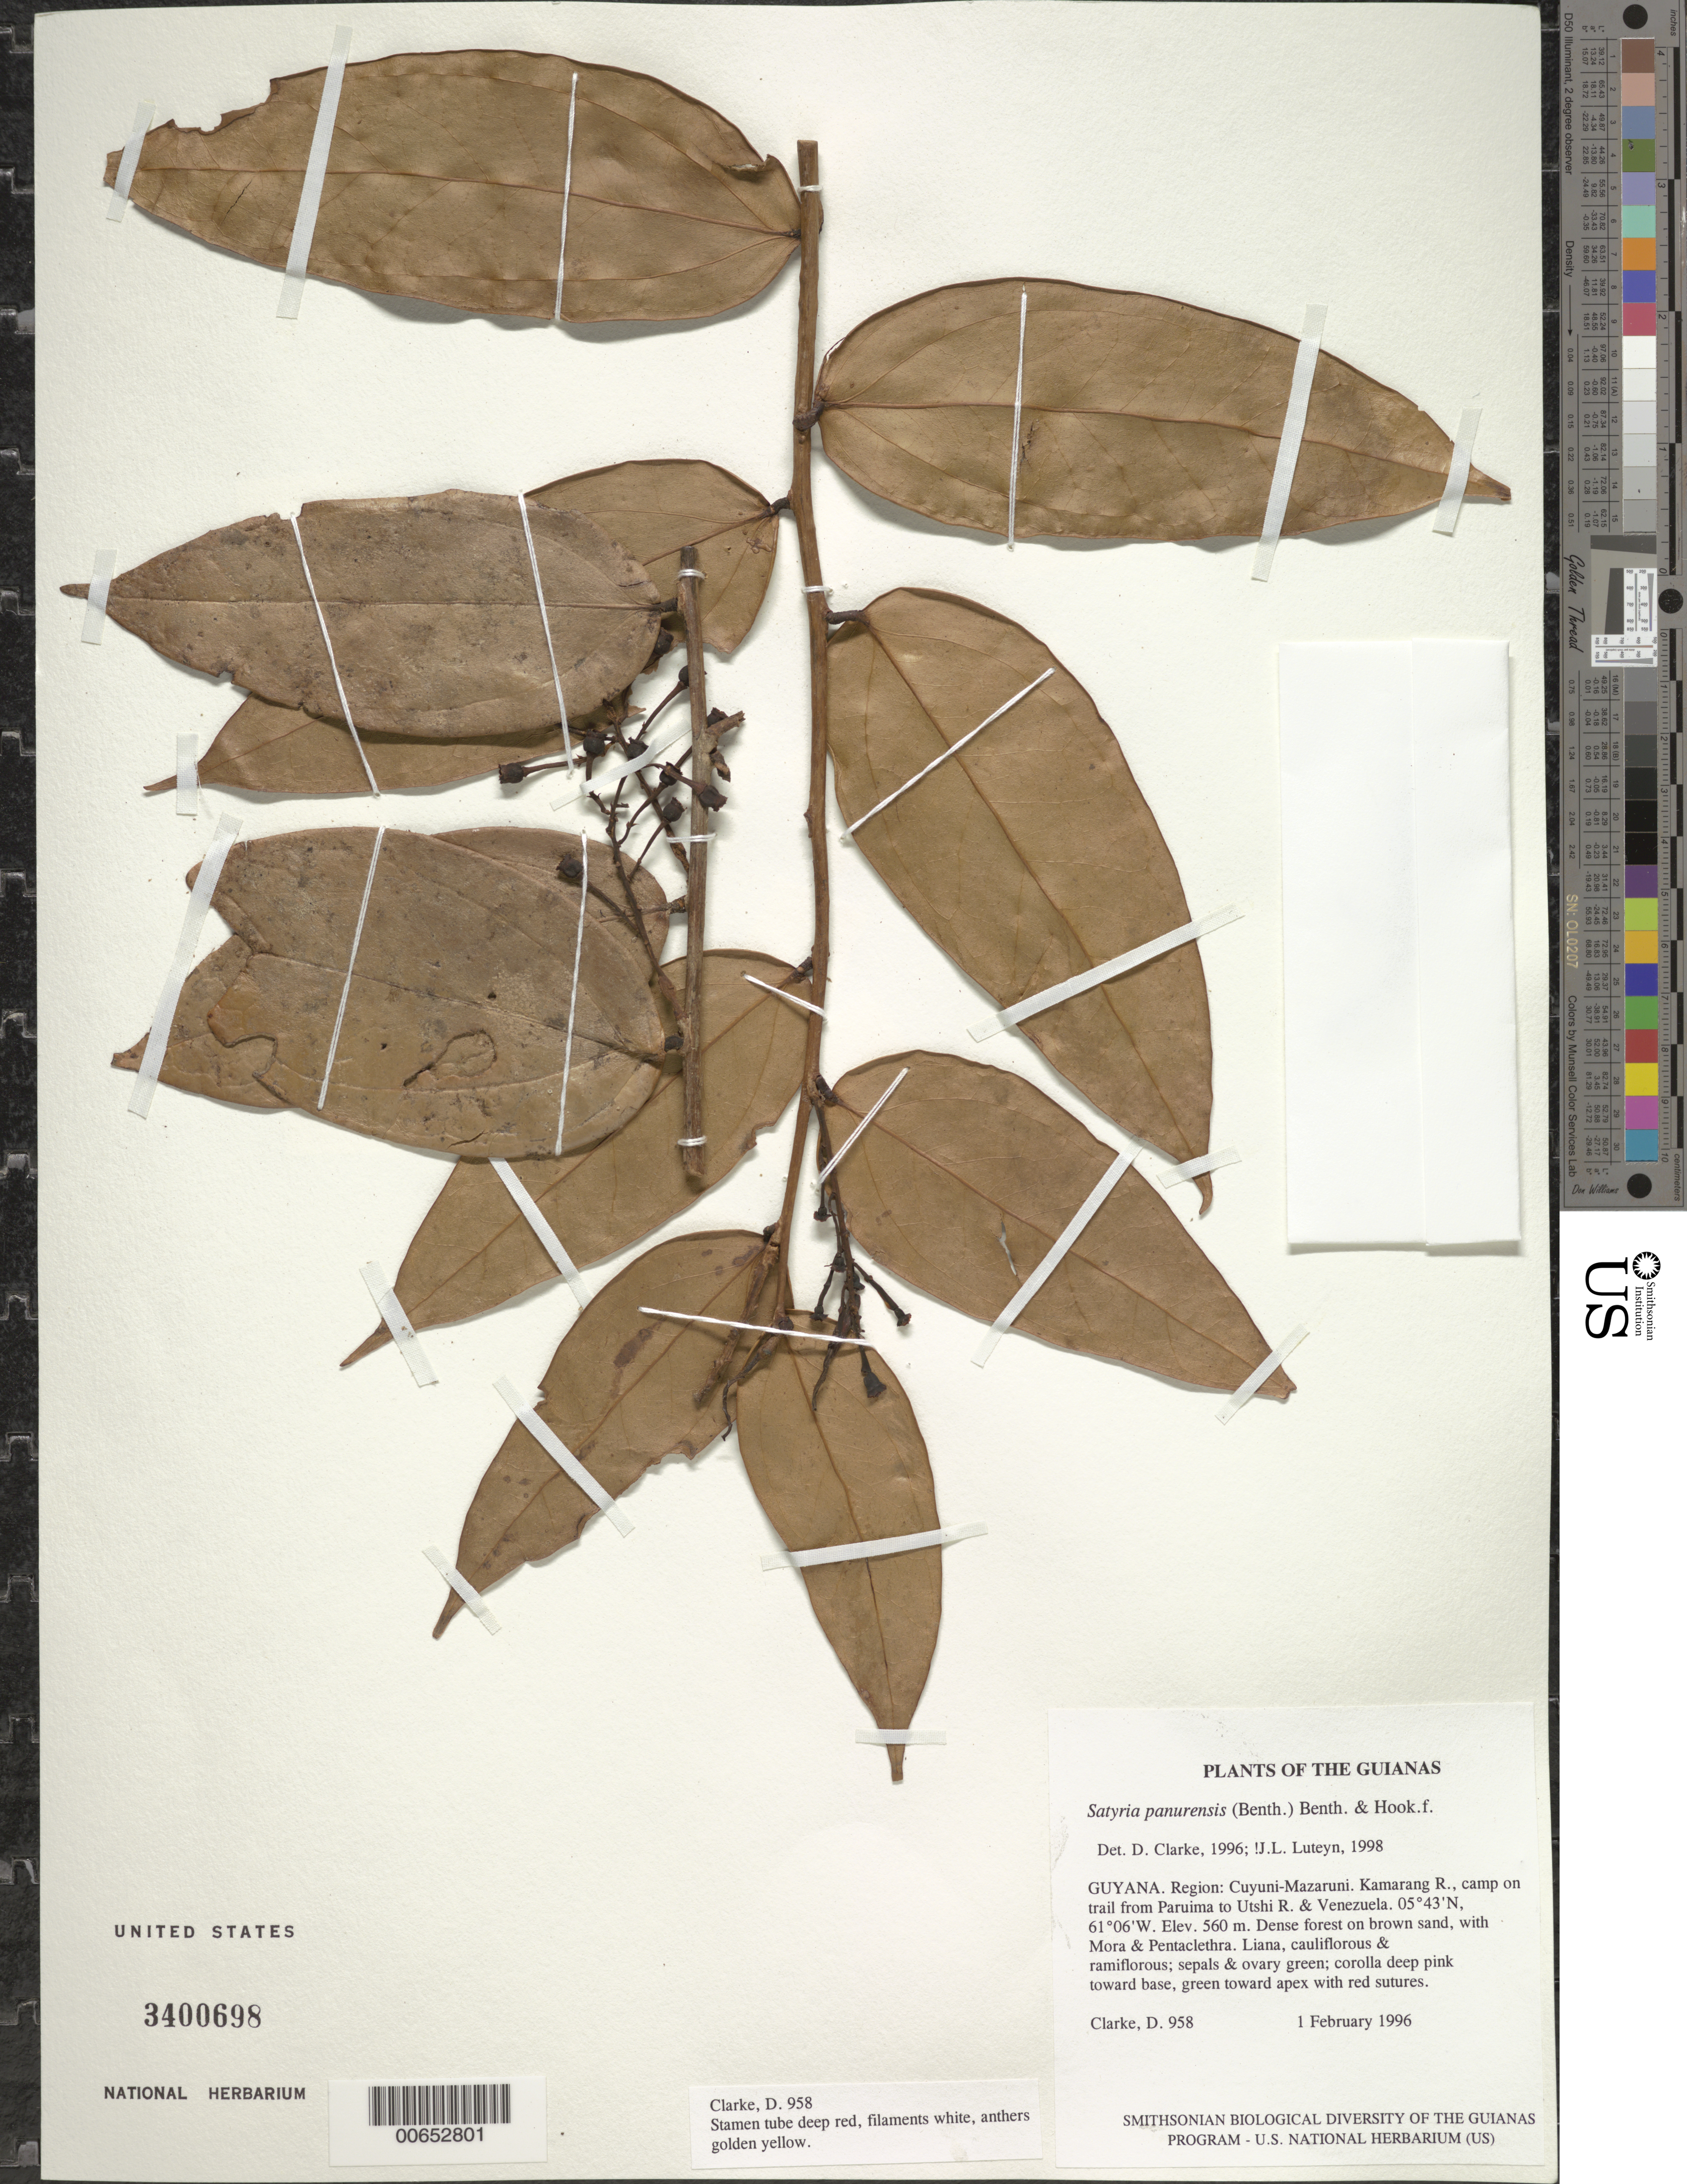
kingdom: Plantae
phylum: Tracheophyta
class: Magnoliopsida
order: Ericales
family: Ericaceae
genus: Satyria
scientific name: Satyria panurensis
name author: (Benth. ex Meisn.) Benth. & Hook. f. ex Nied.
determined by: Luteyn, J. L.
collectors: H. D. Clarke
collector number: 958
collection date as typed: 1 February 1996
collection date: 1996-02-01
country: Guyana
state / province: Cuyuni-Mazaruni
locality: Kamarang R., camp on trail from Paruima to Utshi R. & Venezuela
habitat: Dense forest on brown sand, with Mora & Pentaclethra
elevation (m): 560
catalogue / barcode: US 3400698